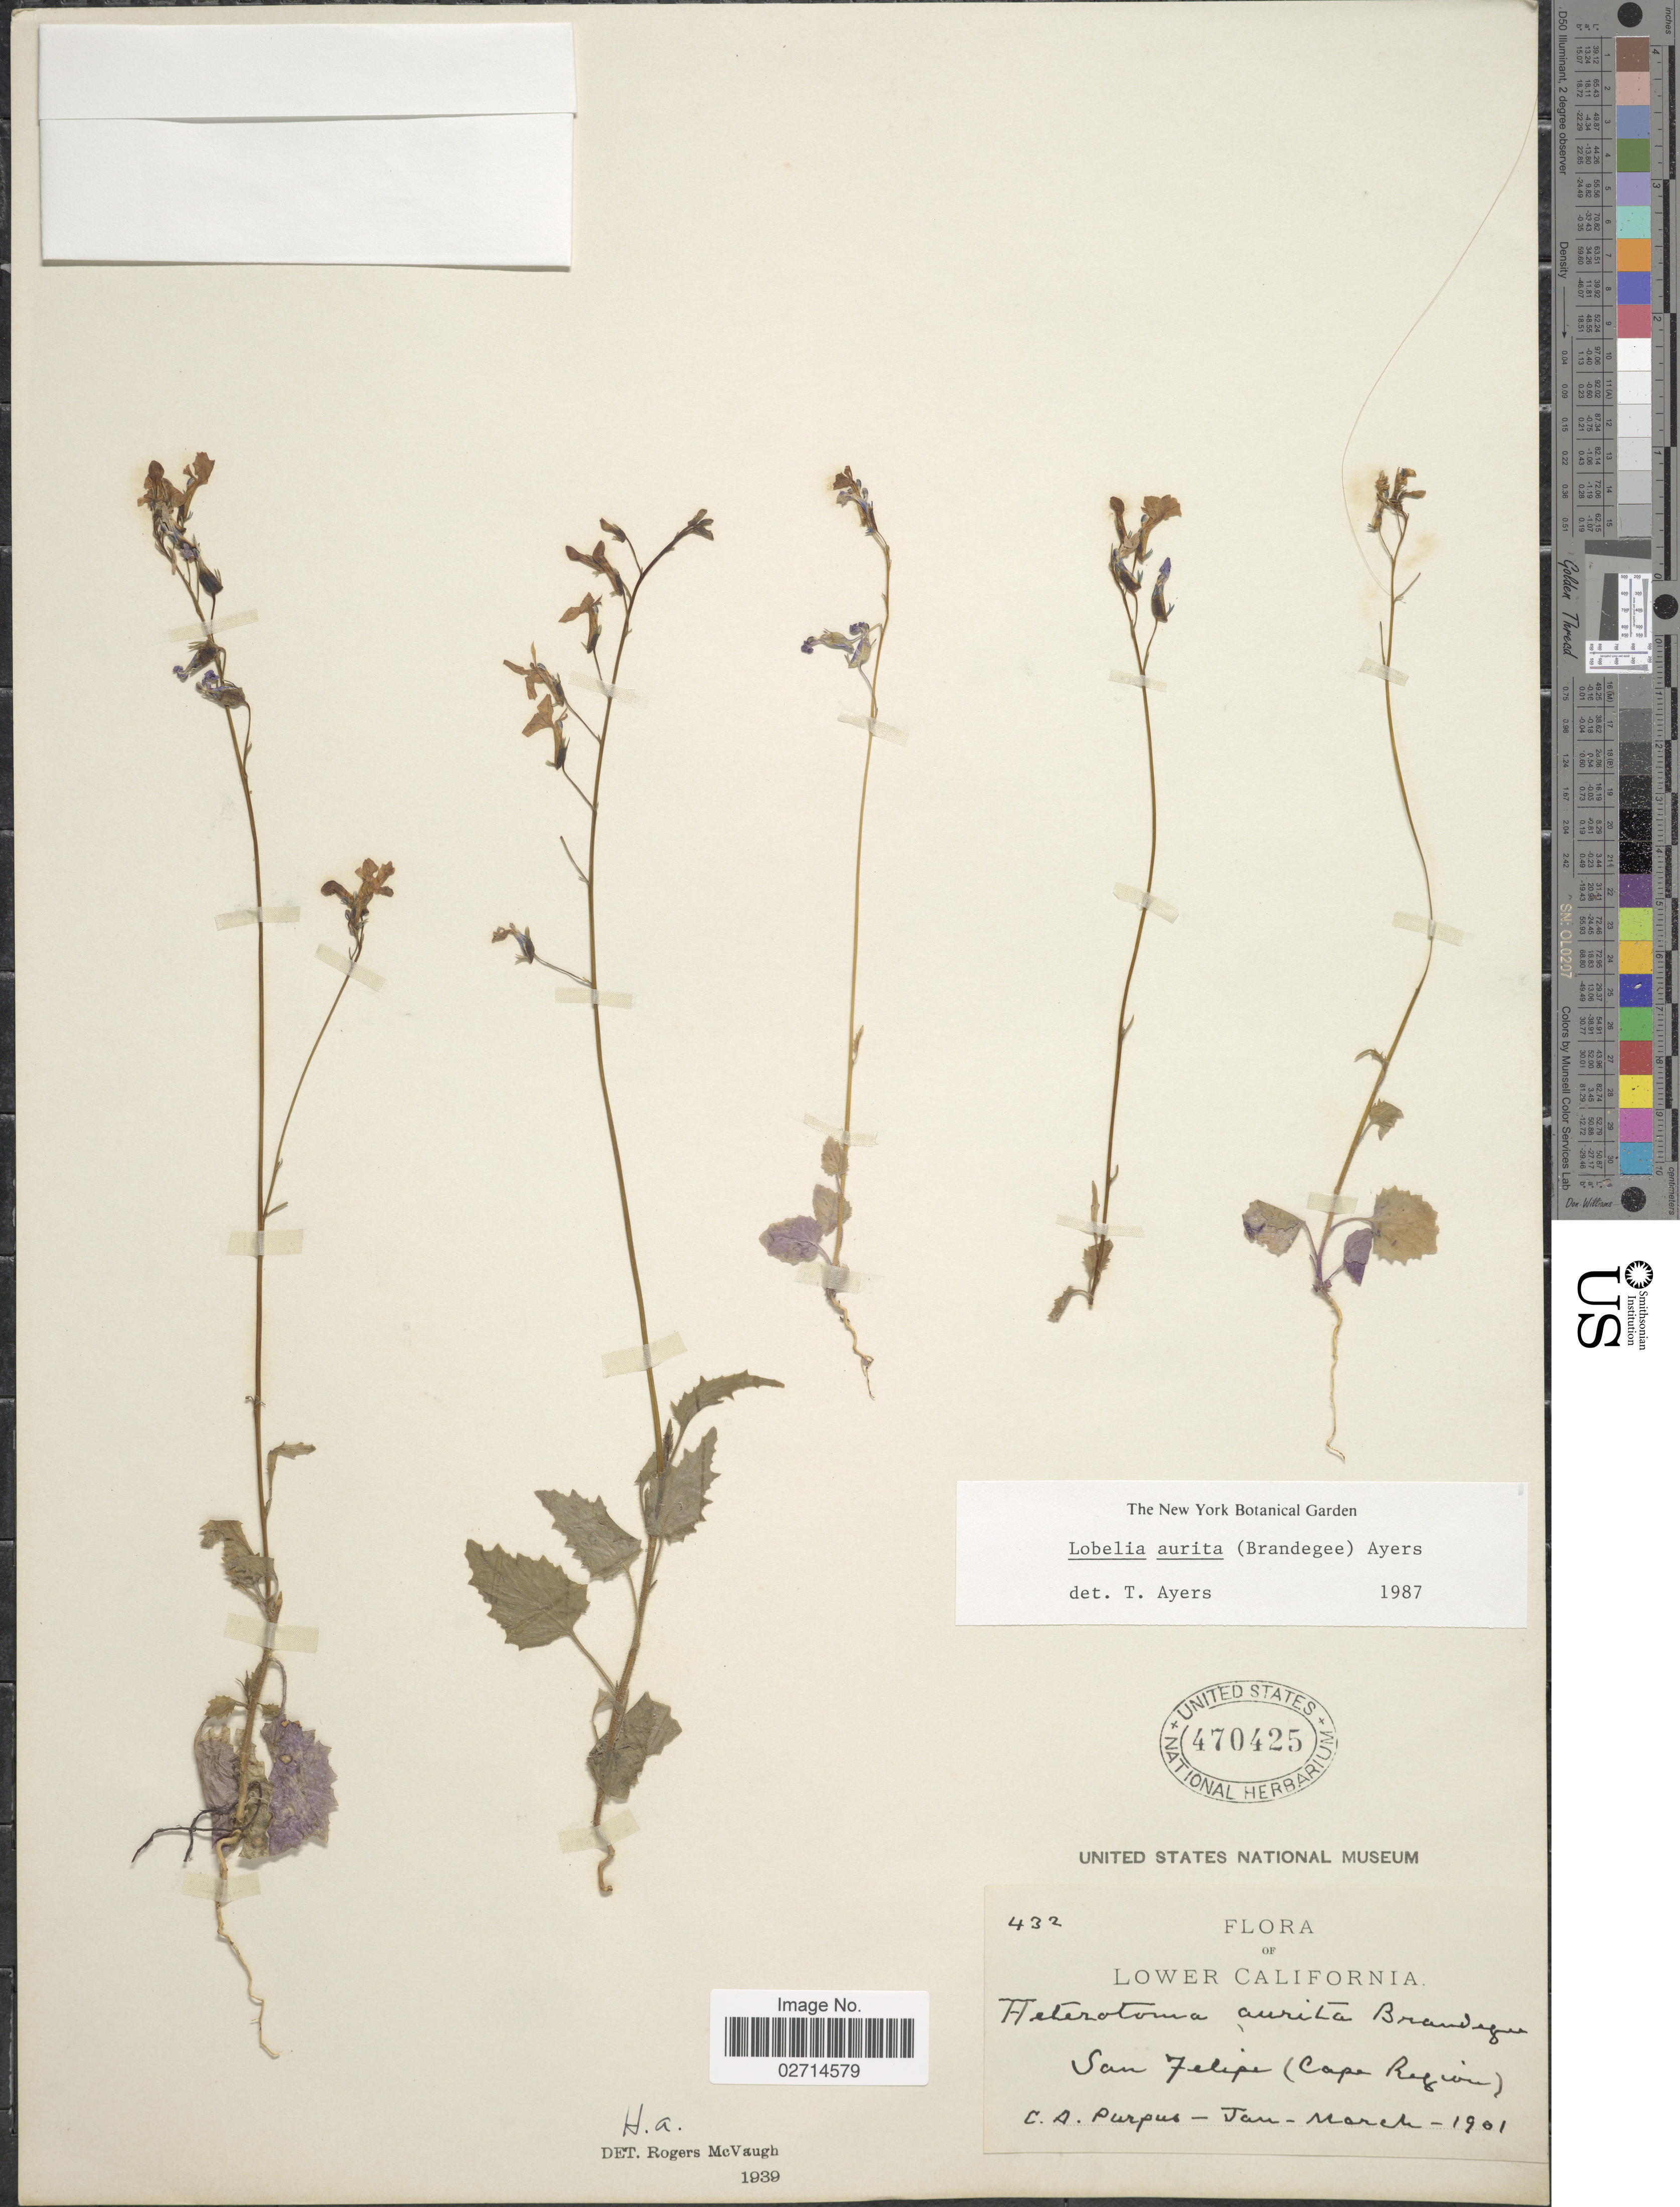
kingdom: Plantae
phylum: Tracheophyta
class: Magnoliopsida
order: Asterales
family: Campanulaceae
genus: Lobelia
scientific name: Lobelia aurita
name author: (Brandegee) T.J. Ayers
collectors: C. A. Purpus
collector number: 432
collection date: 1901-01/1901-03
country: Mexico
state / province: Baja California Sur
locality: Lower California. San Felipe (Cape Region)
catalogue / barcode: US 470425